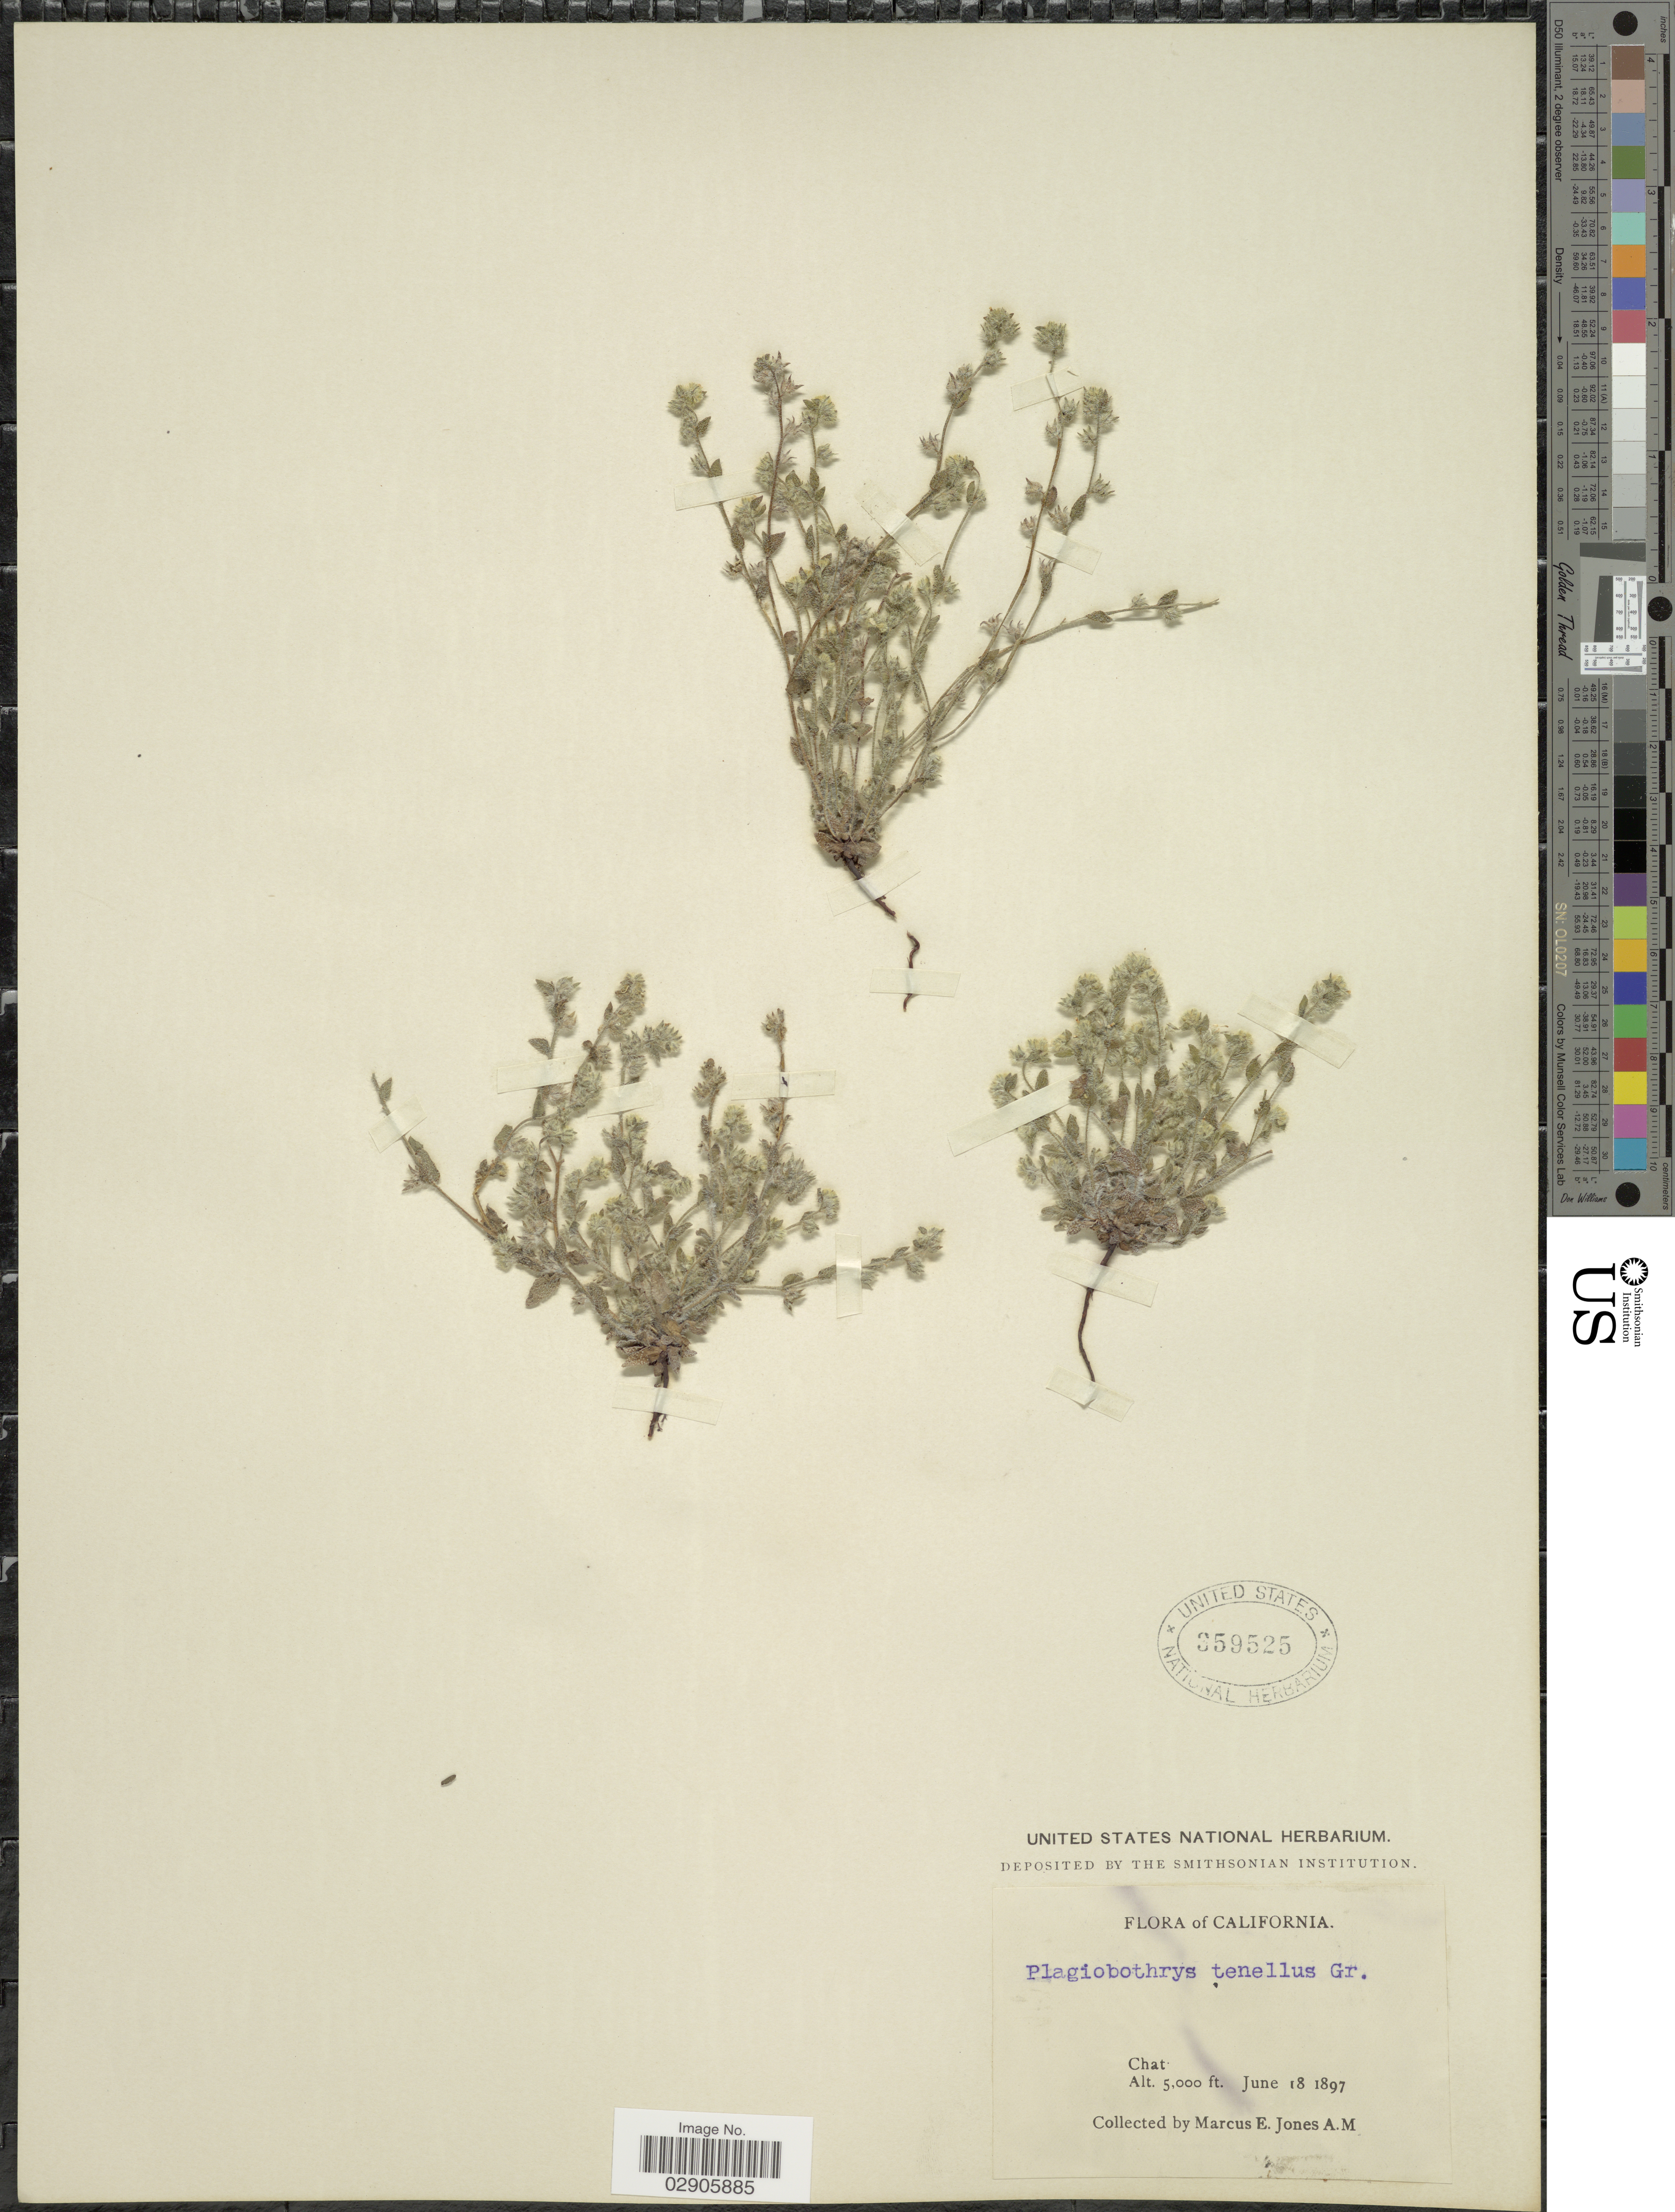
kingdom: Plantae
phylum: Tracheophyta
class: Magnoliopsida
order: Boraginales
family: Boraginaceae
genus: Plagiobothrys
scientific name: Plagiobothrys tenellus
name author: (Nutt.) A. Gray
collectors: M. E. Jones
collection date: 1897-06-18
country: United States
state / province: California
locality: Chat.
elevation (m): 1524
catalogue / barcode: US 359525